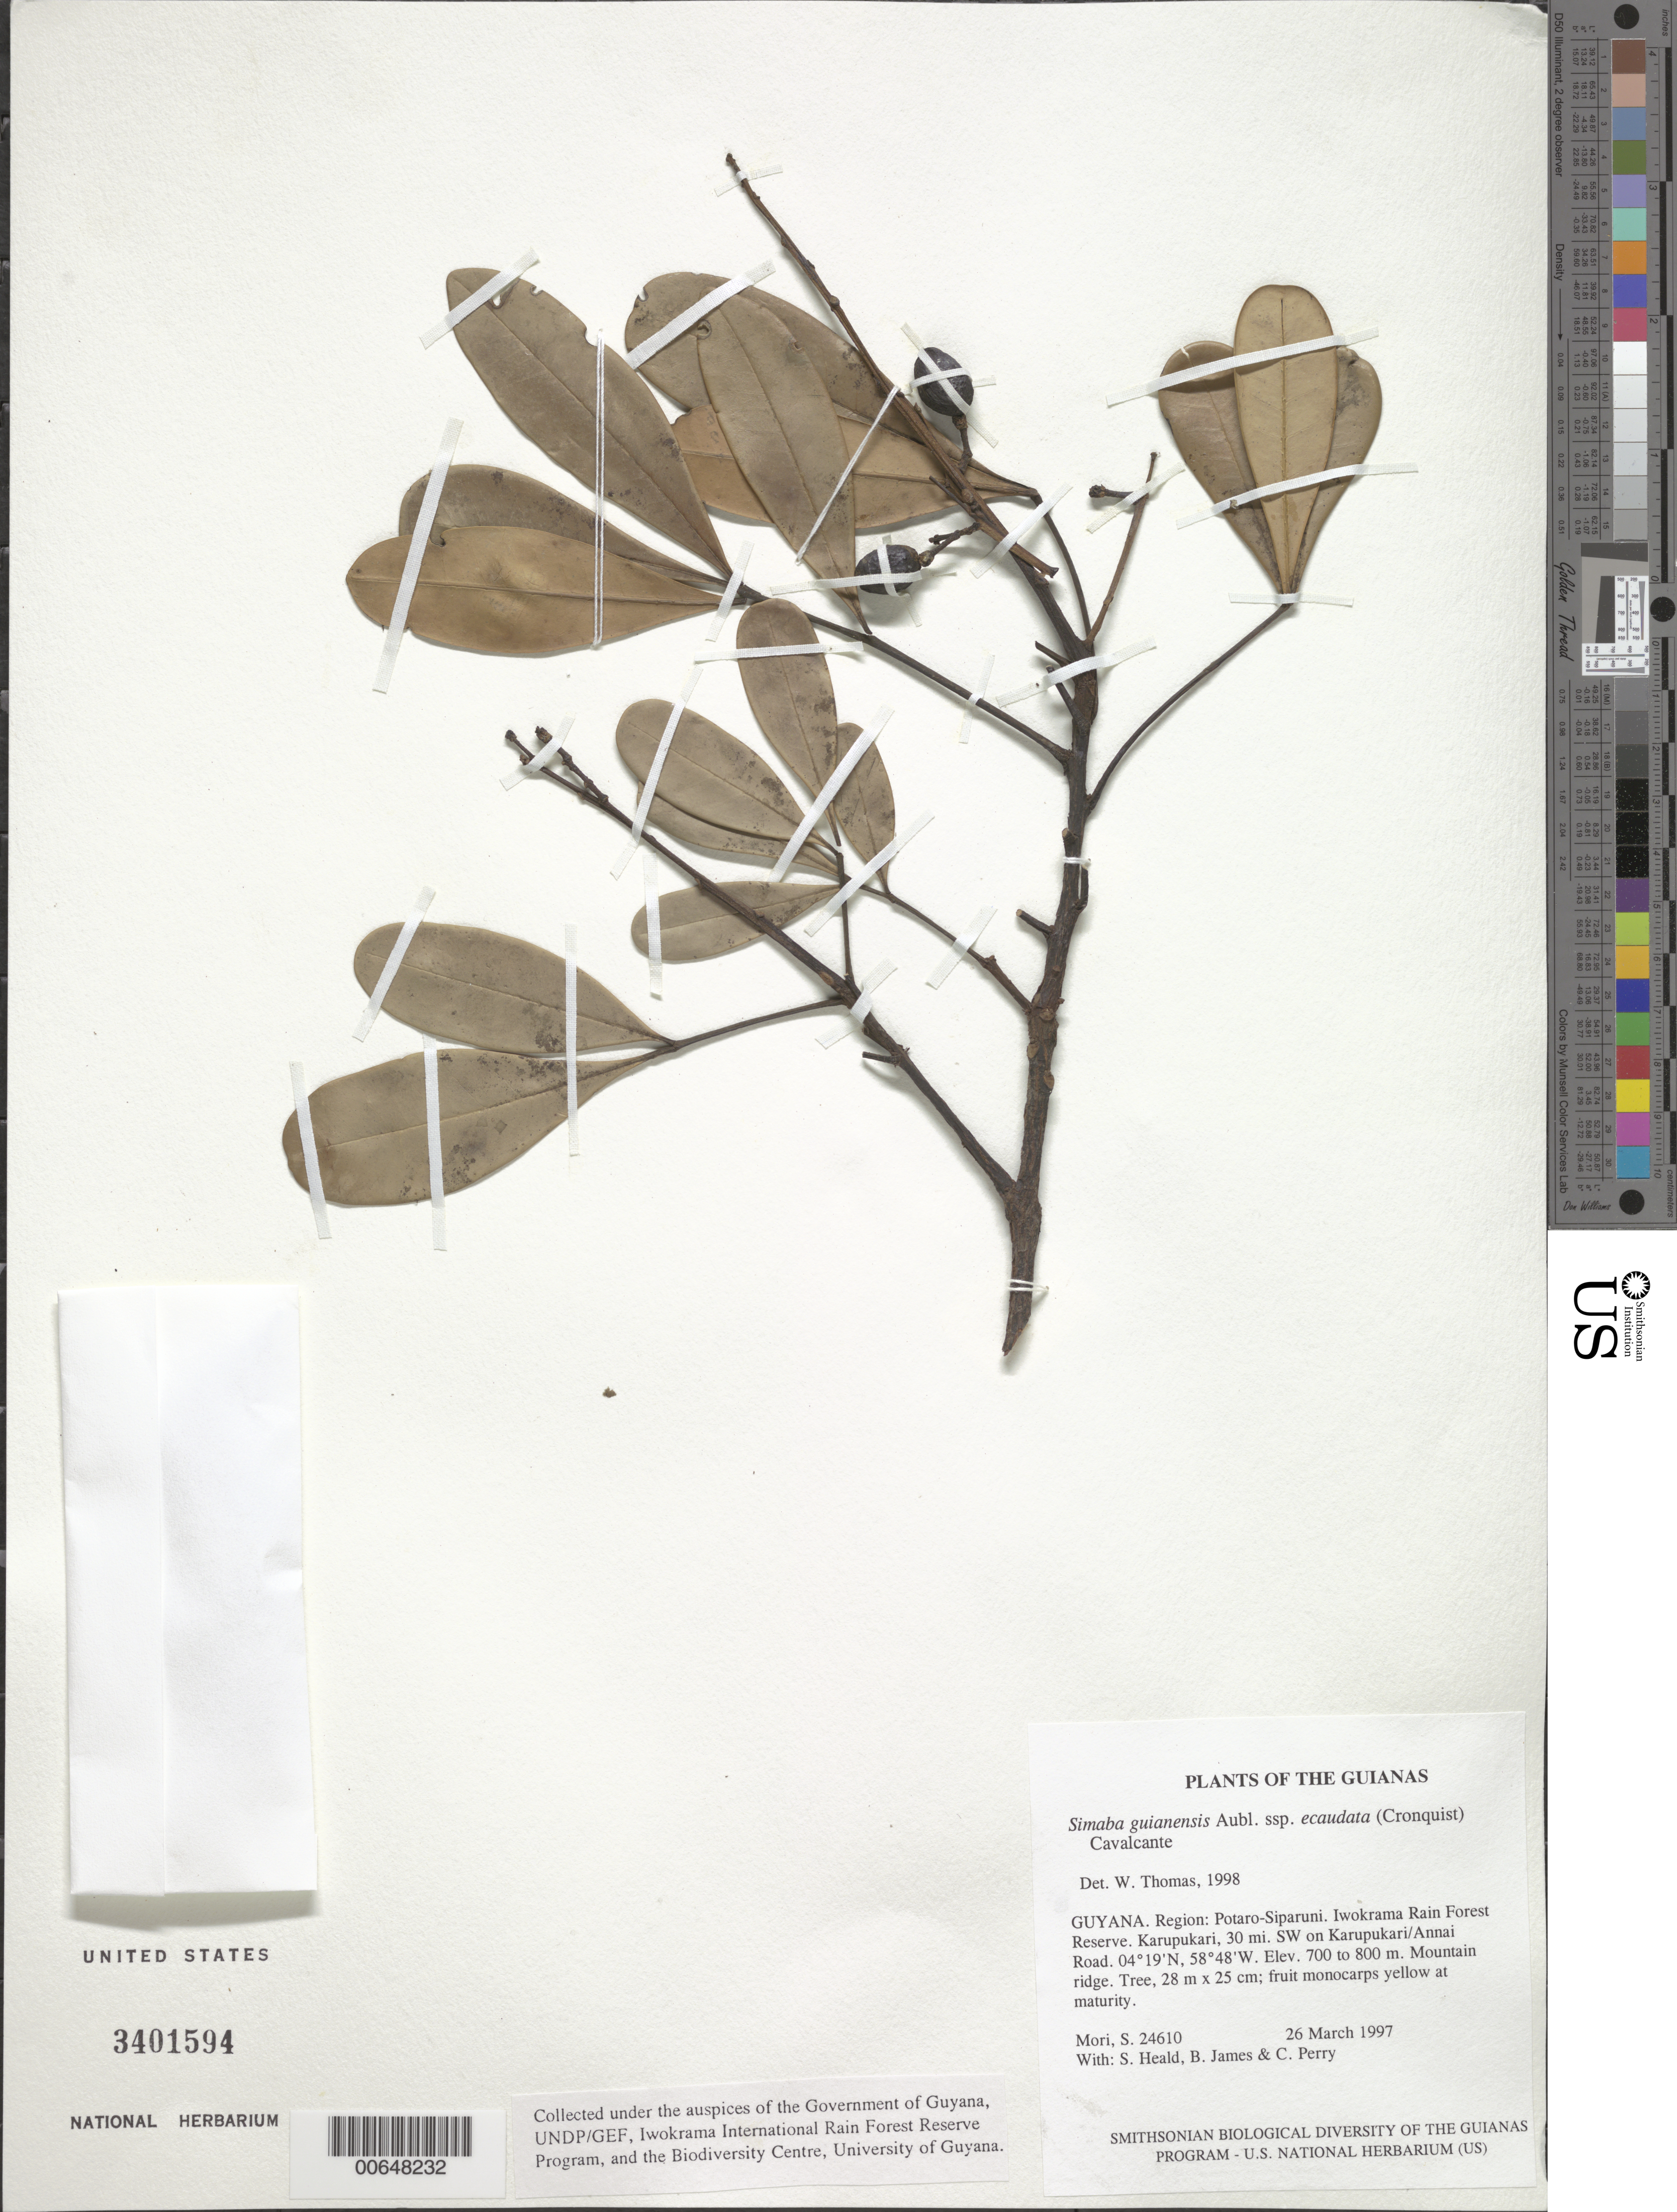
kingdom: Plantae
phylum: Tracheophyta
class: Magnoliopsida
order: Sapindales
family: Simaroubaceae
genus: Simaba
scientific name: Simaba guianensis subsp. ecaudata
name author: (Cronq.) Cavalcante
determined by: Thomas, W. W., (NY), New York Botanical Garden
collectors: S. Mori, S. Heald, B. James & C. Perry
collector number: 24610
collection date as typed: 26 March 1997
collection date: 1997-03-26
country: Guyana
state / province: Potaro-Siparuni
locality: Iwokrama Rain Forest Reserve. Karupukari, 30 mi. SW on Karupukari/Annai Road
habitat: Mountain ridge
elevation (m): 700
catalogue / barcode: US 3401594